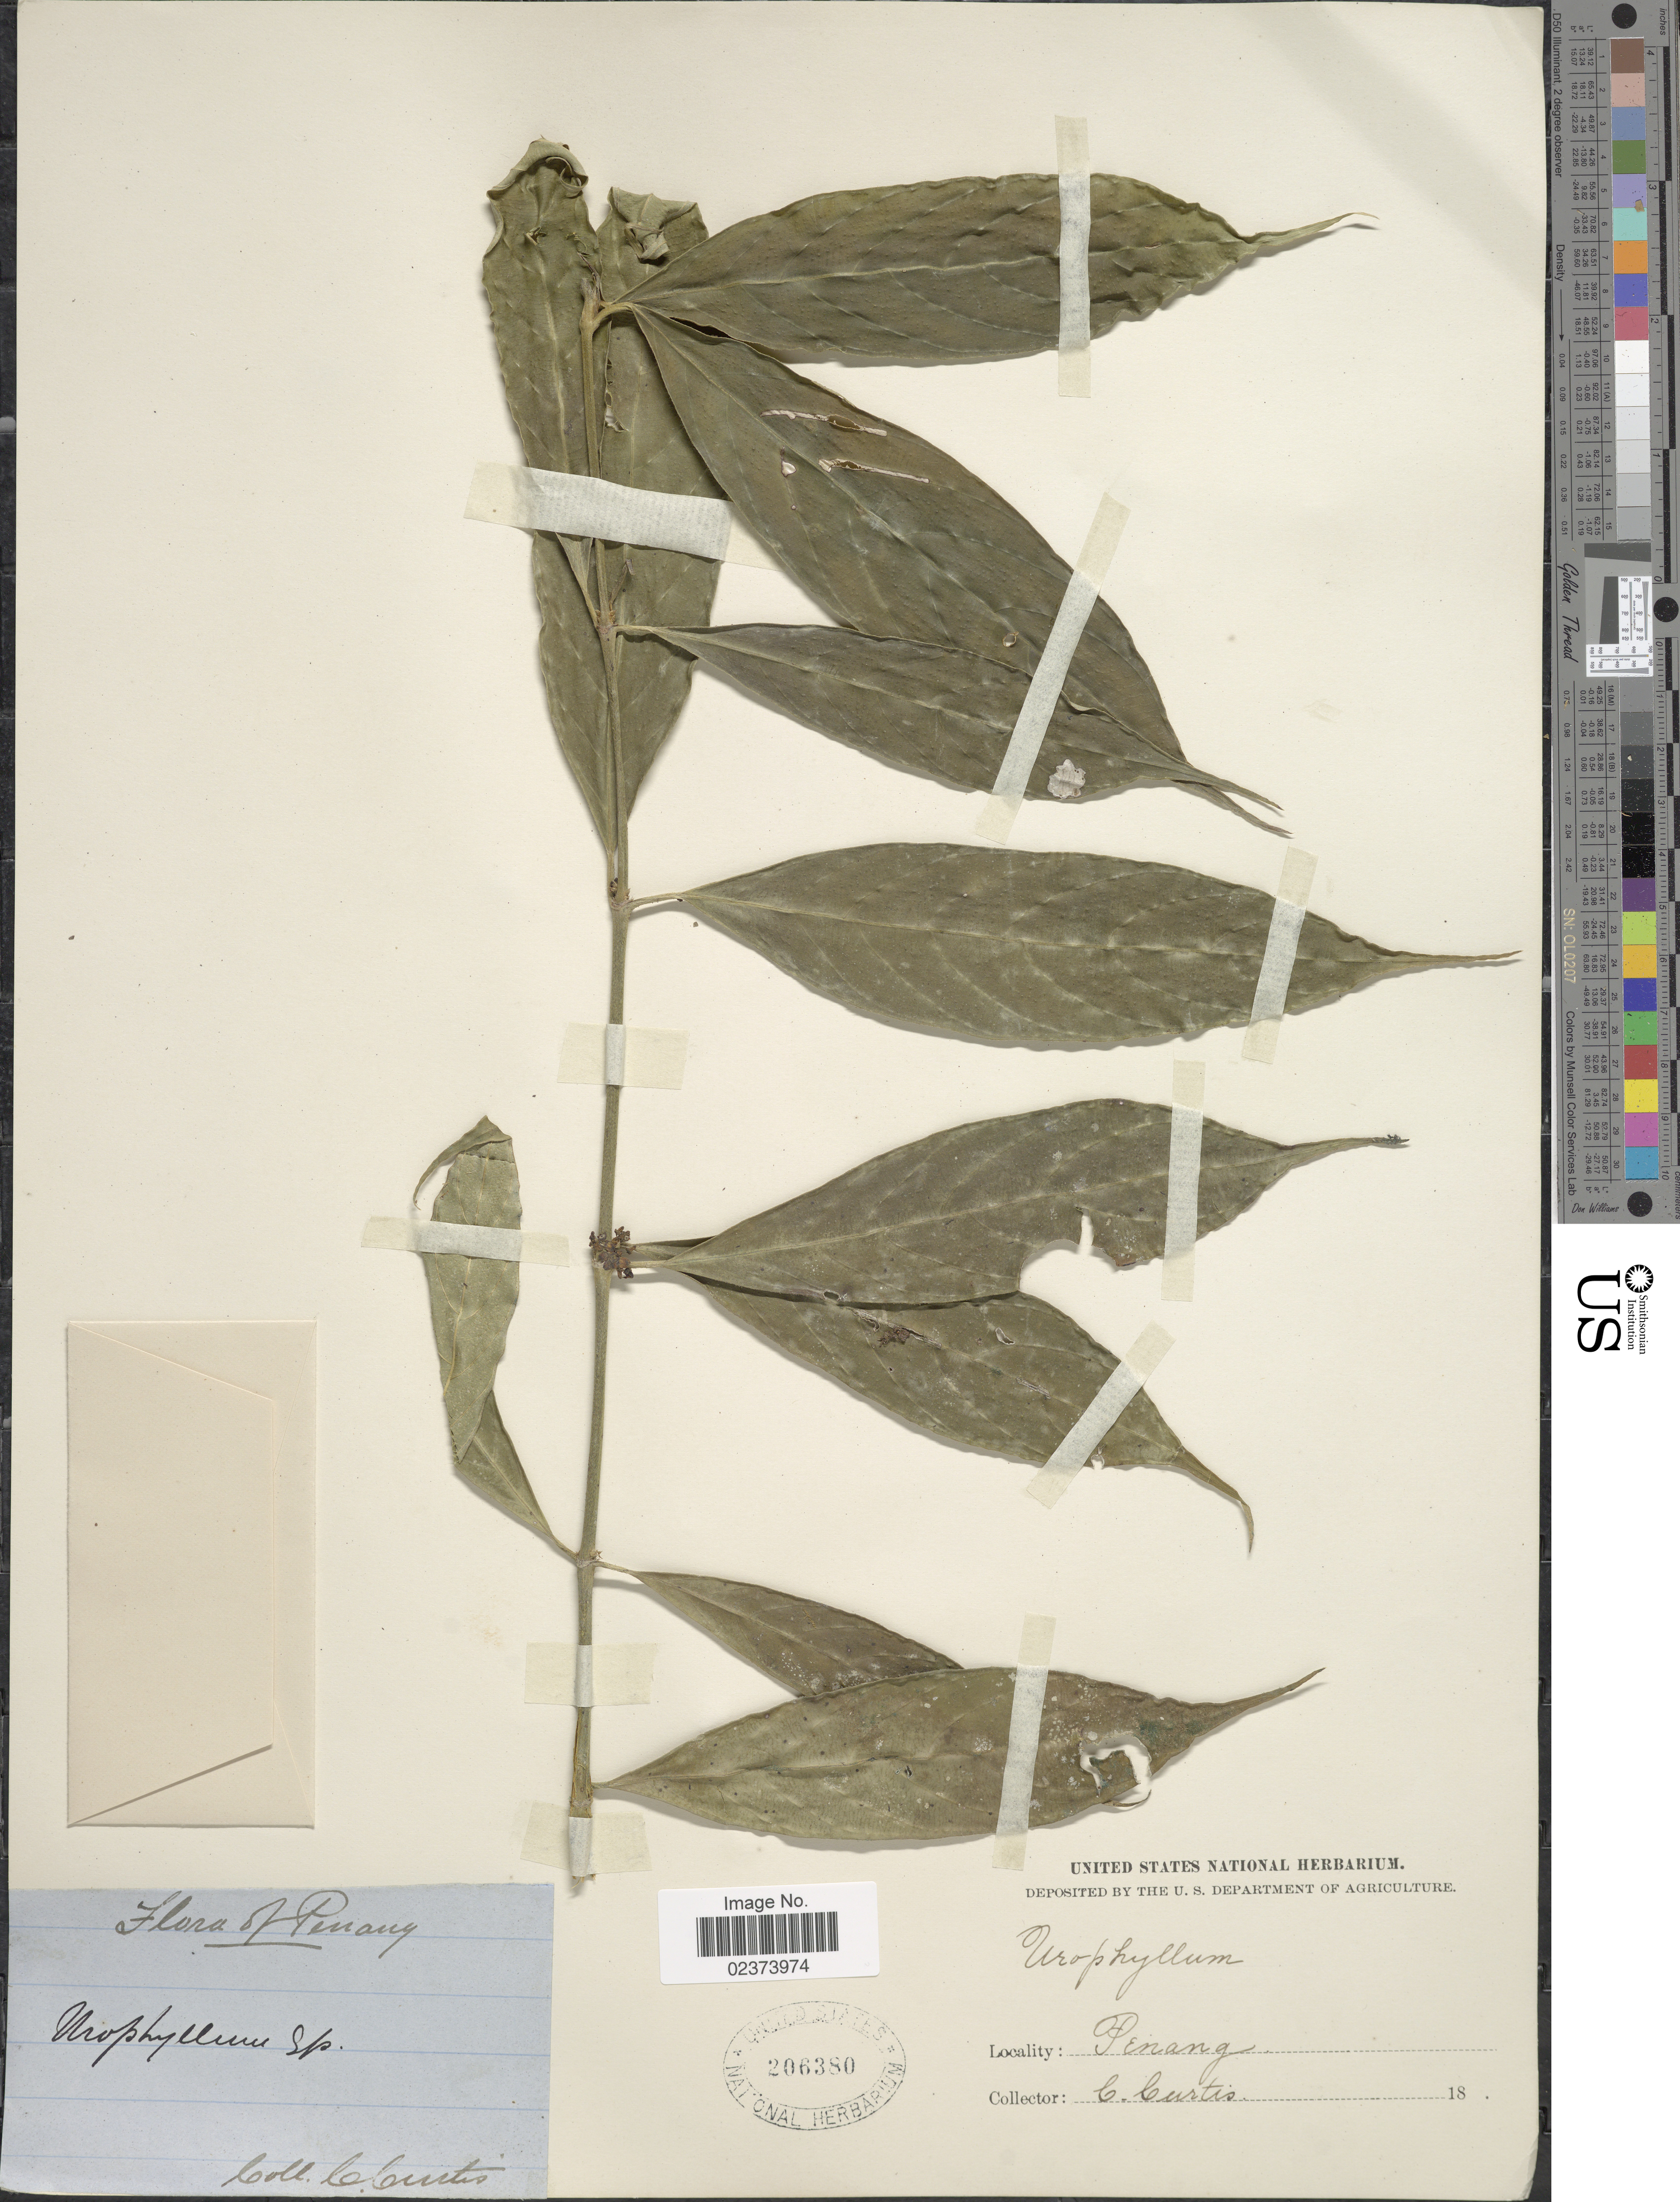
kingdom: Plantae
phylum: Tracheophyta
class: Magnoliopsida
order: Gentianales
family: Rubiaceae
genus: Urophyllum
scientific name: Urophyllum sp.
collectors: C. Curtis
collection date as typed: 18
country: India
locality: Penang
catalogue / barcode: US 206380